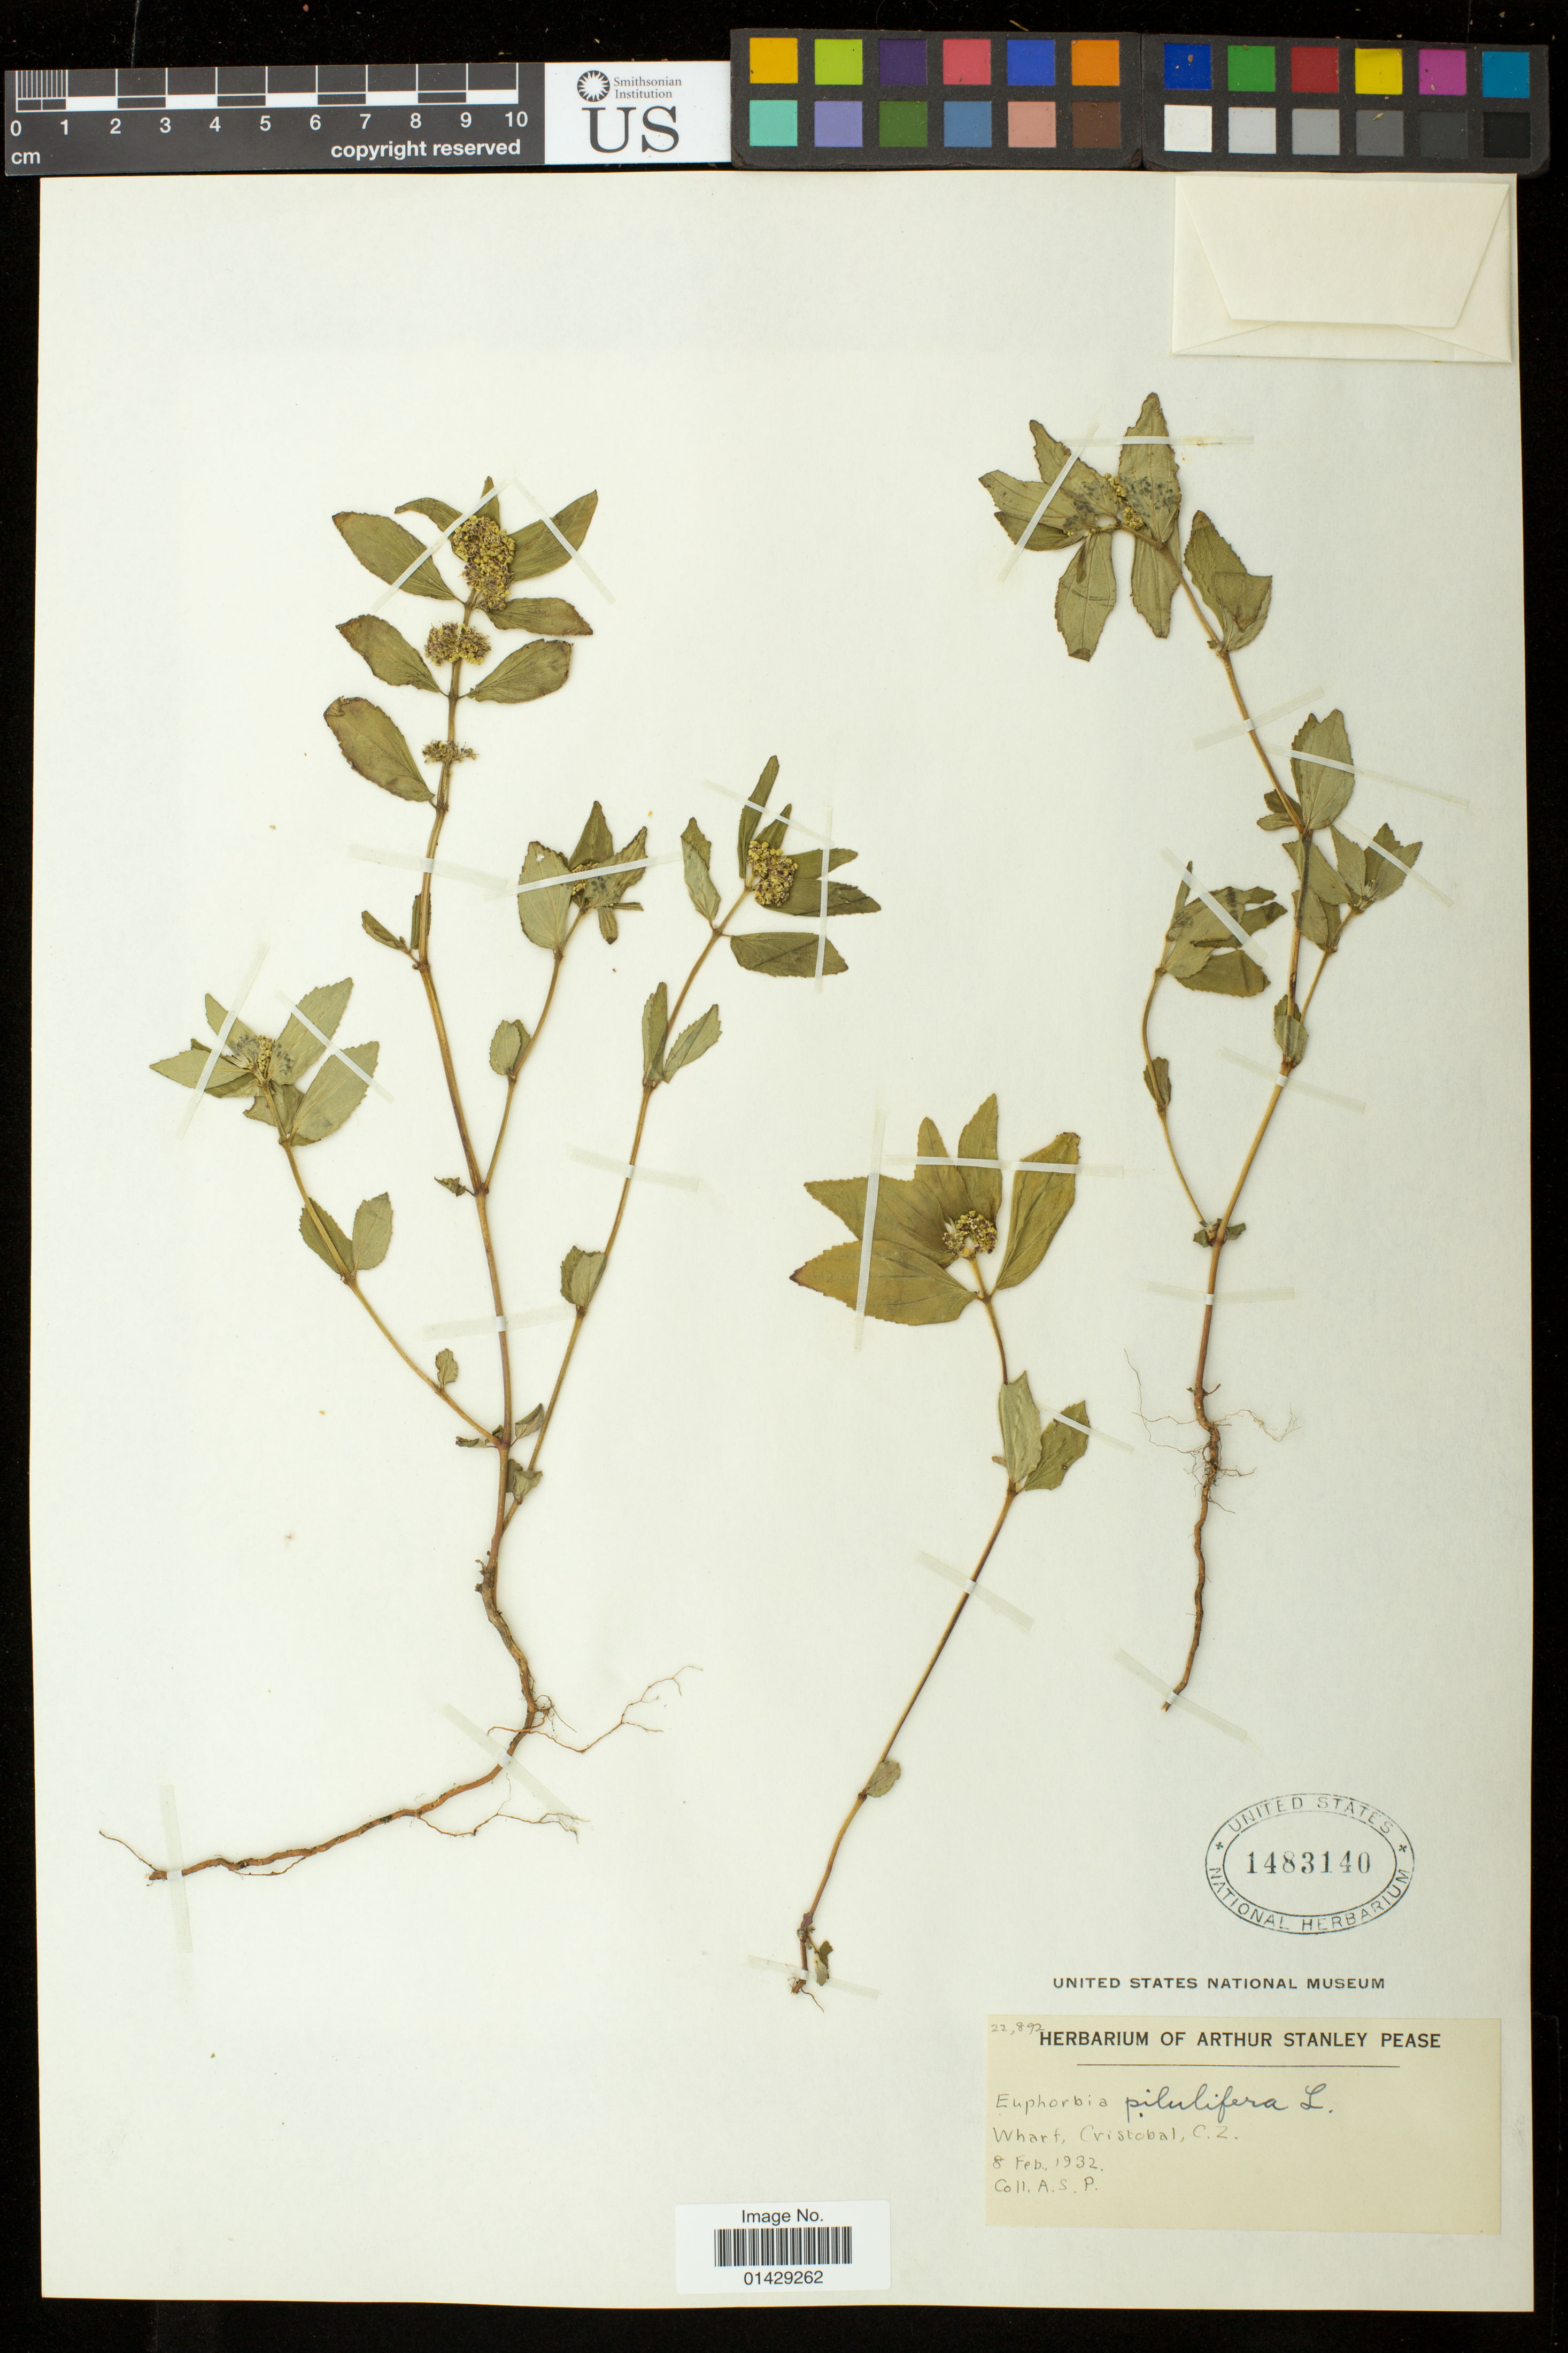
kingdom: Plantae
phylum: Tracheophyta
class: Magnoliopsida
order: Malpighiales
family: Euphorbiaceae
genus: Euphorbia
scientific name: Euphorbia hirta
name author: L.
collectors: A. S. Pease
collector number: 22892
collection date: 1932-02-08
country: Panama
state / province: Panamá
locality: Wharf, Cristobal, C.Z.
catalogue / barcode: US 1483140